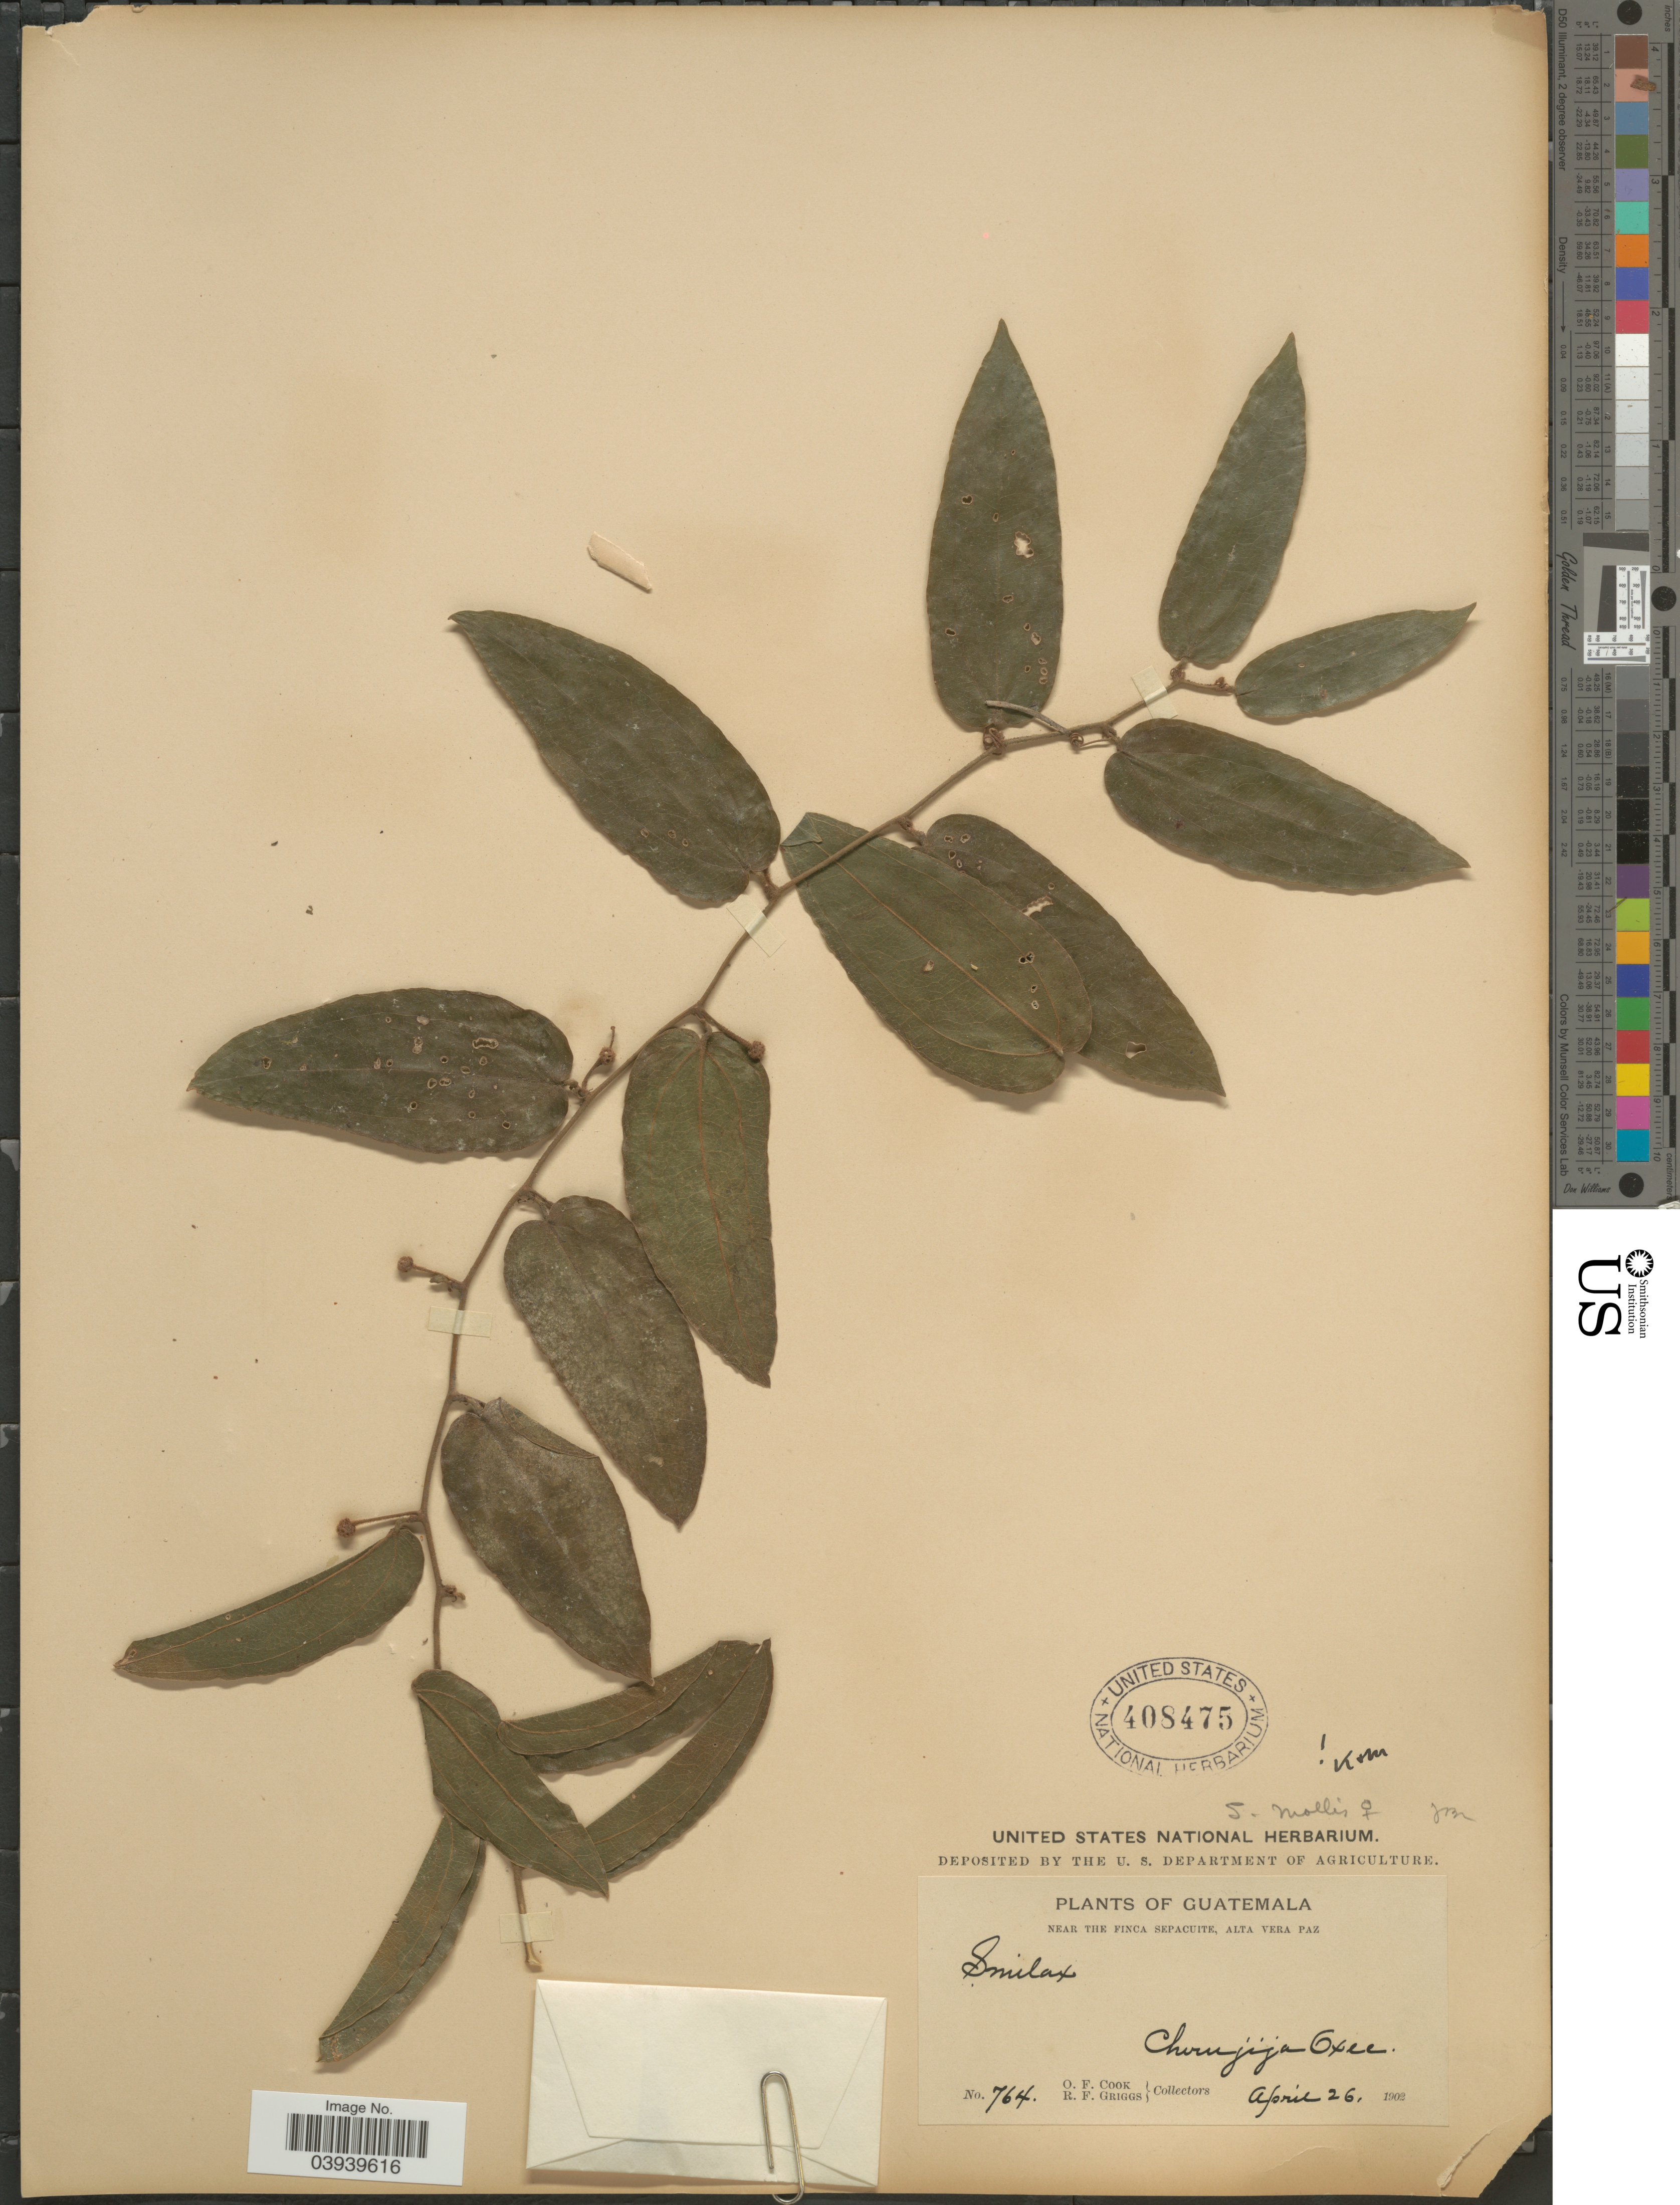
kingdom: Plantae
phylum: Tracheophyta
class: Liliopsida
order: Liliales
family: Smilacaceae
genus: Smilax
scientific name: Smilax mollis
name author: Humb. & Bonpl. ex Willd.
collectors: O. F. Cook & R. F. Griggs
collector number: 764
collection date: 1902-04-26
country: Guatemala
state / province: Alta Verapaz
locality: Near the Finca Sepacuite. Chirujija Oxee.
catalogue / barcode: US 408475